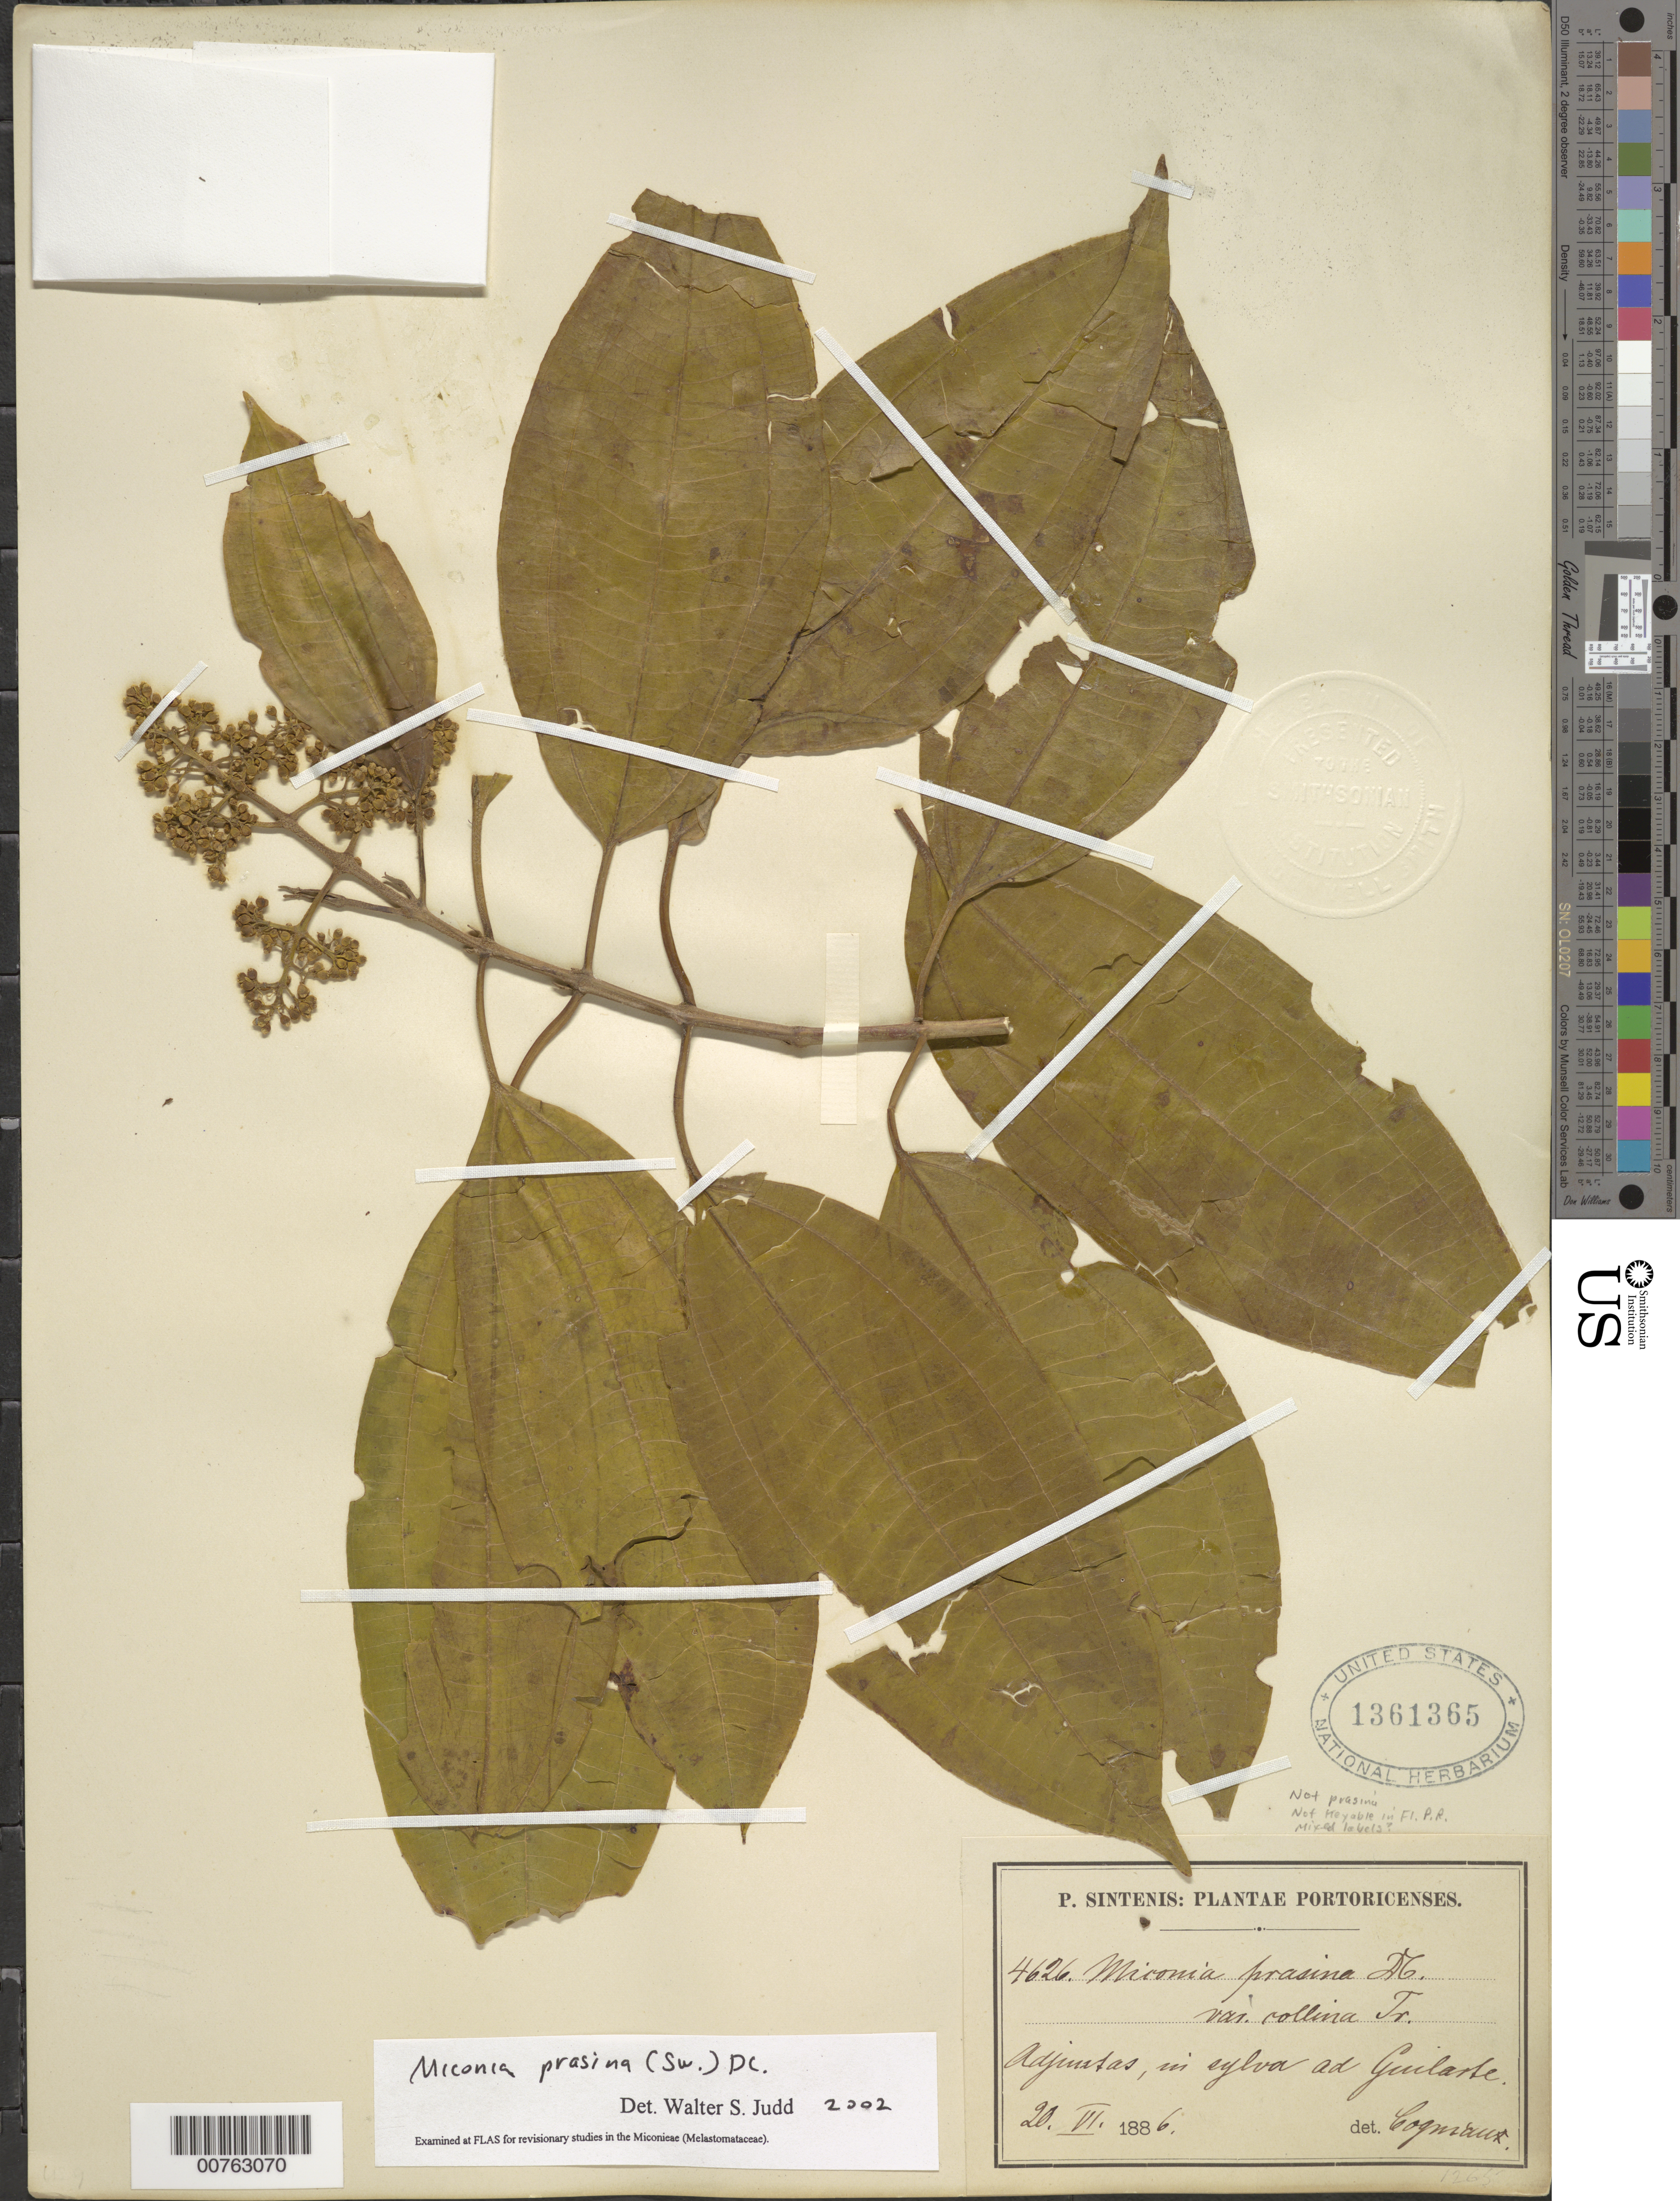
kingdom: Plantae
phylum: Tracheophyta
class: Magnoliopsida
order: Myrtales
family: Melastomataceae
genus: Miconia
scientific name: Miconia prasina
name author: (Sw.) DC.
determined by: Judd, Walter S.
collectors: P. Sintenis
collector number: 4626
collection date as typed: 20 Jun 1886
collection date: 1886-06-20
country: Puerto Rico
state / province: Adjuntas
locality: Adjuntas, in sylva ad Guilarte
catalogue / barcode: US 1361365